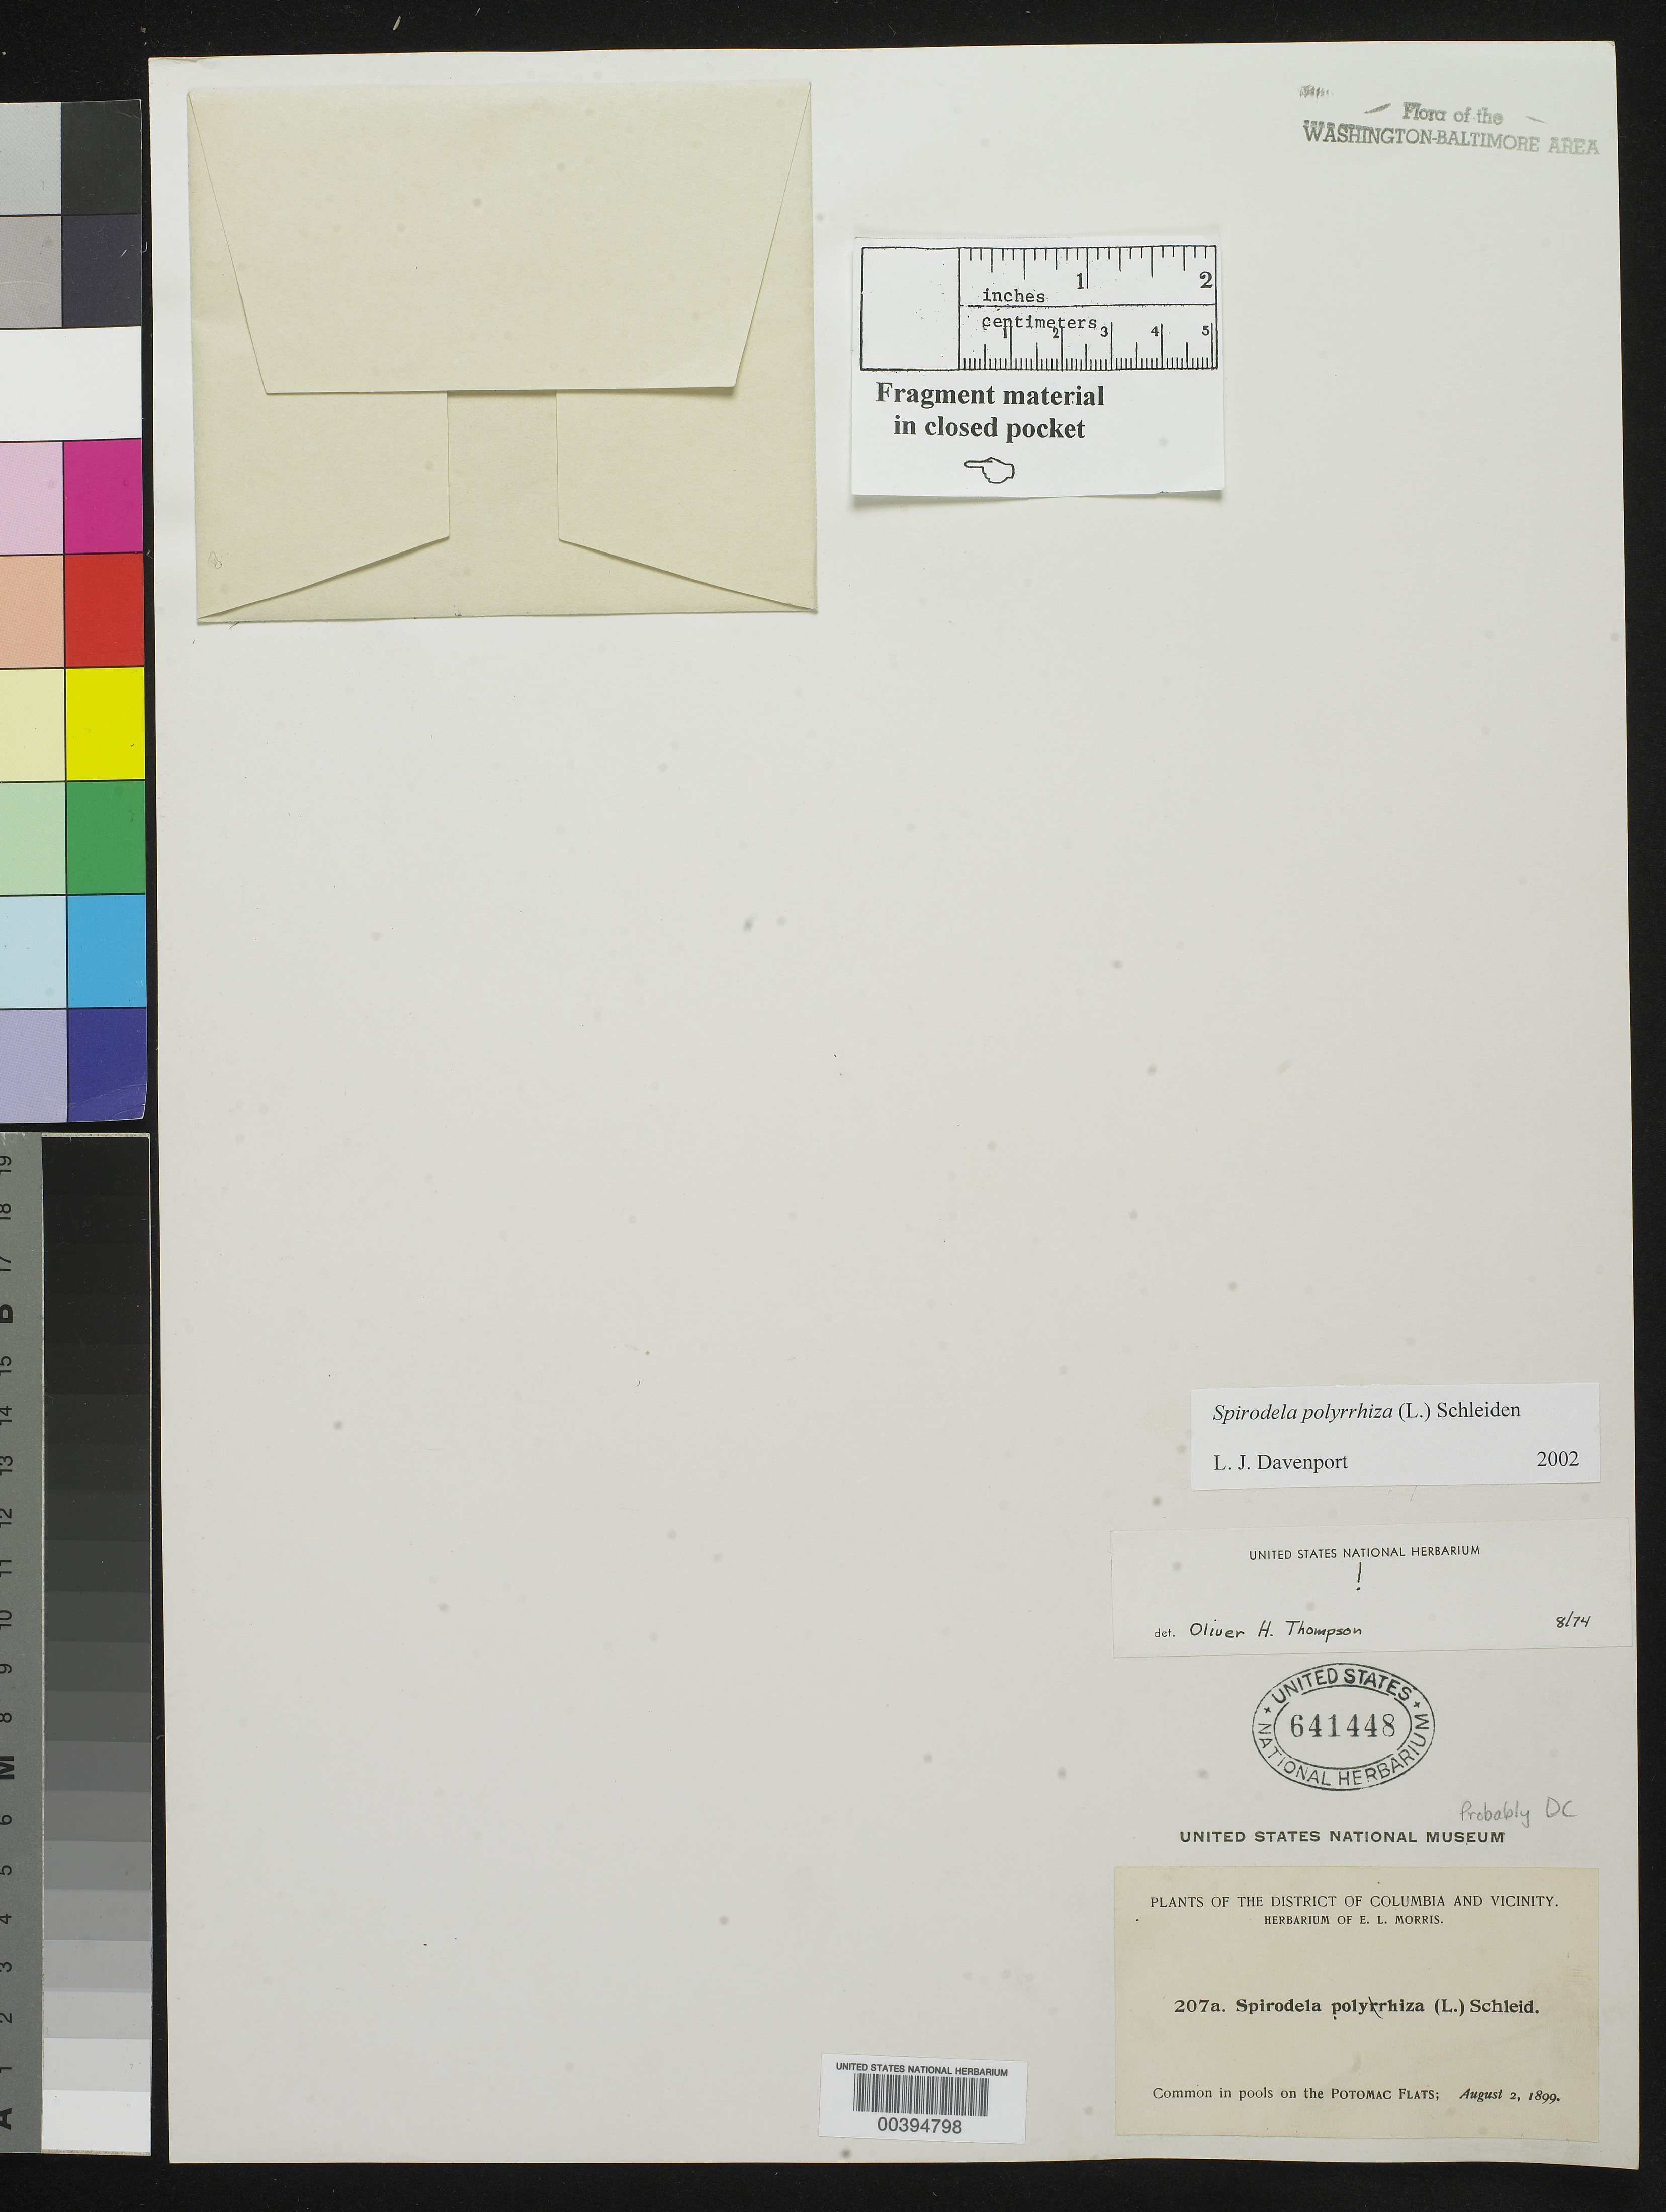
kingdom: Plantae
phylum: Tracheophyta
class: Liliopsida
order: Alismatales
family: Araceae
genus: Spirodela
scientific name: Spirodela polyrrhiza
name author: (L.) Schleid.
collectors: E. L. Morris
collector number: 207A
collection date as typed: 02 Aug 1899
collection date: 1899-08-02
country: United States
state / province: District of Columbia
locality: Potomac flats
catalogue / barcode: US 641448